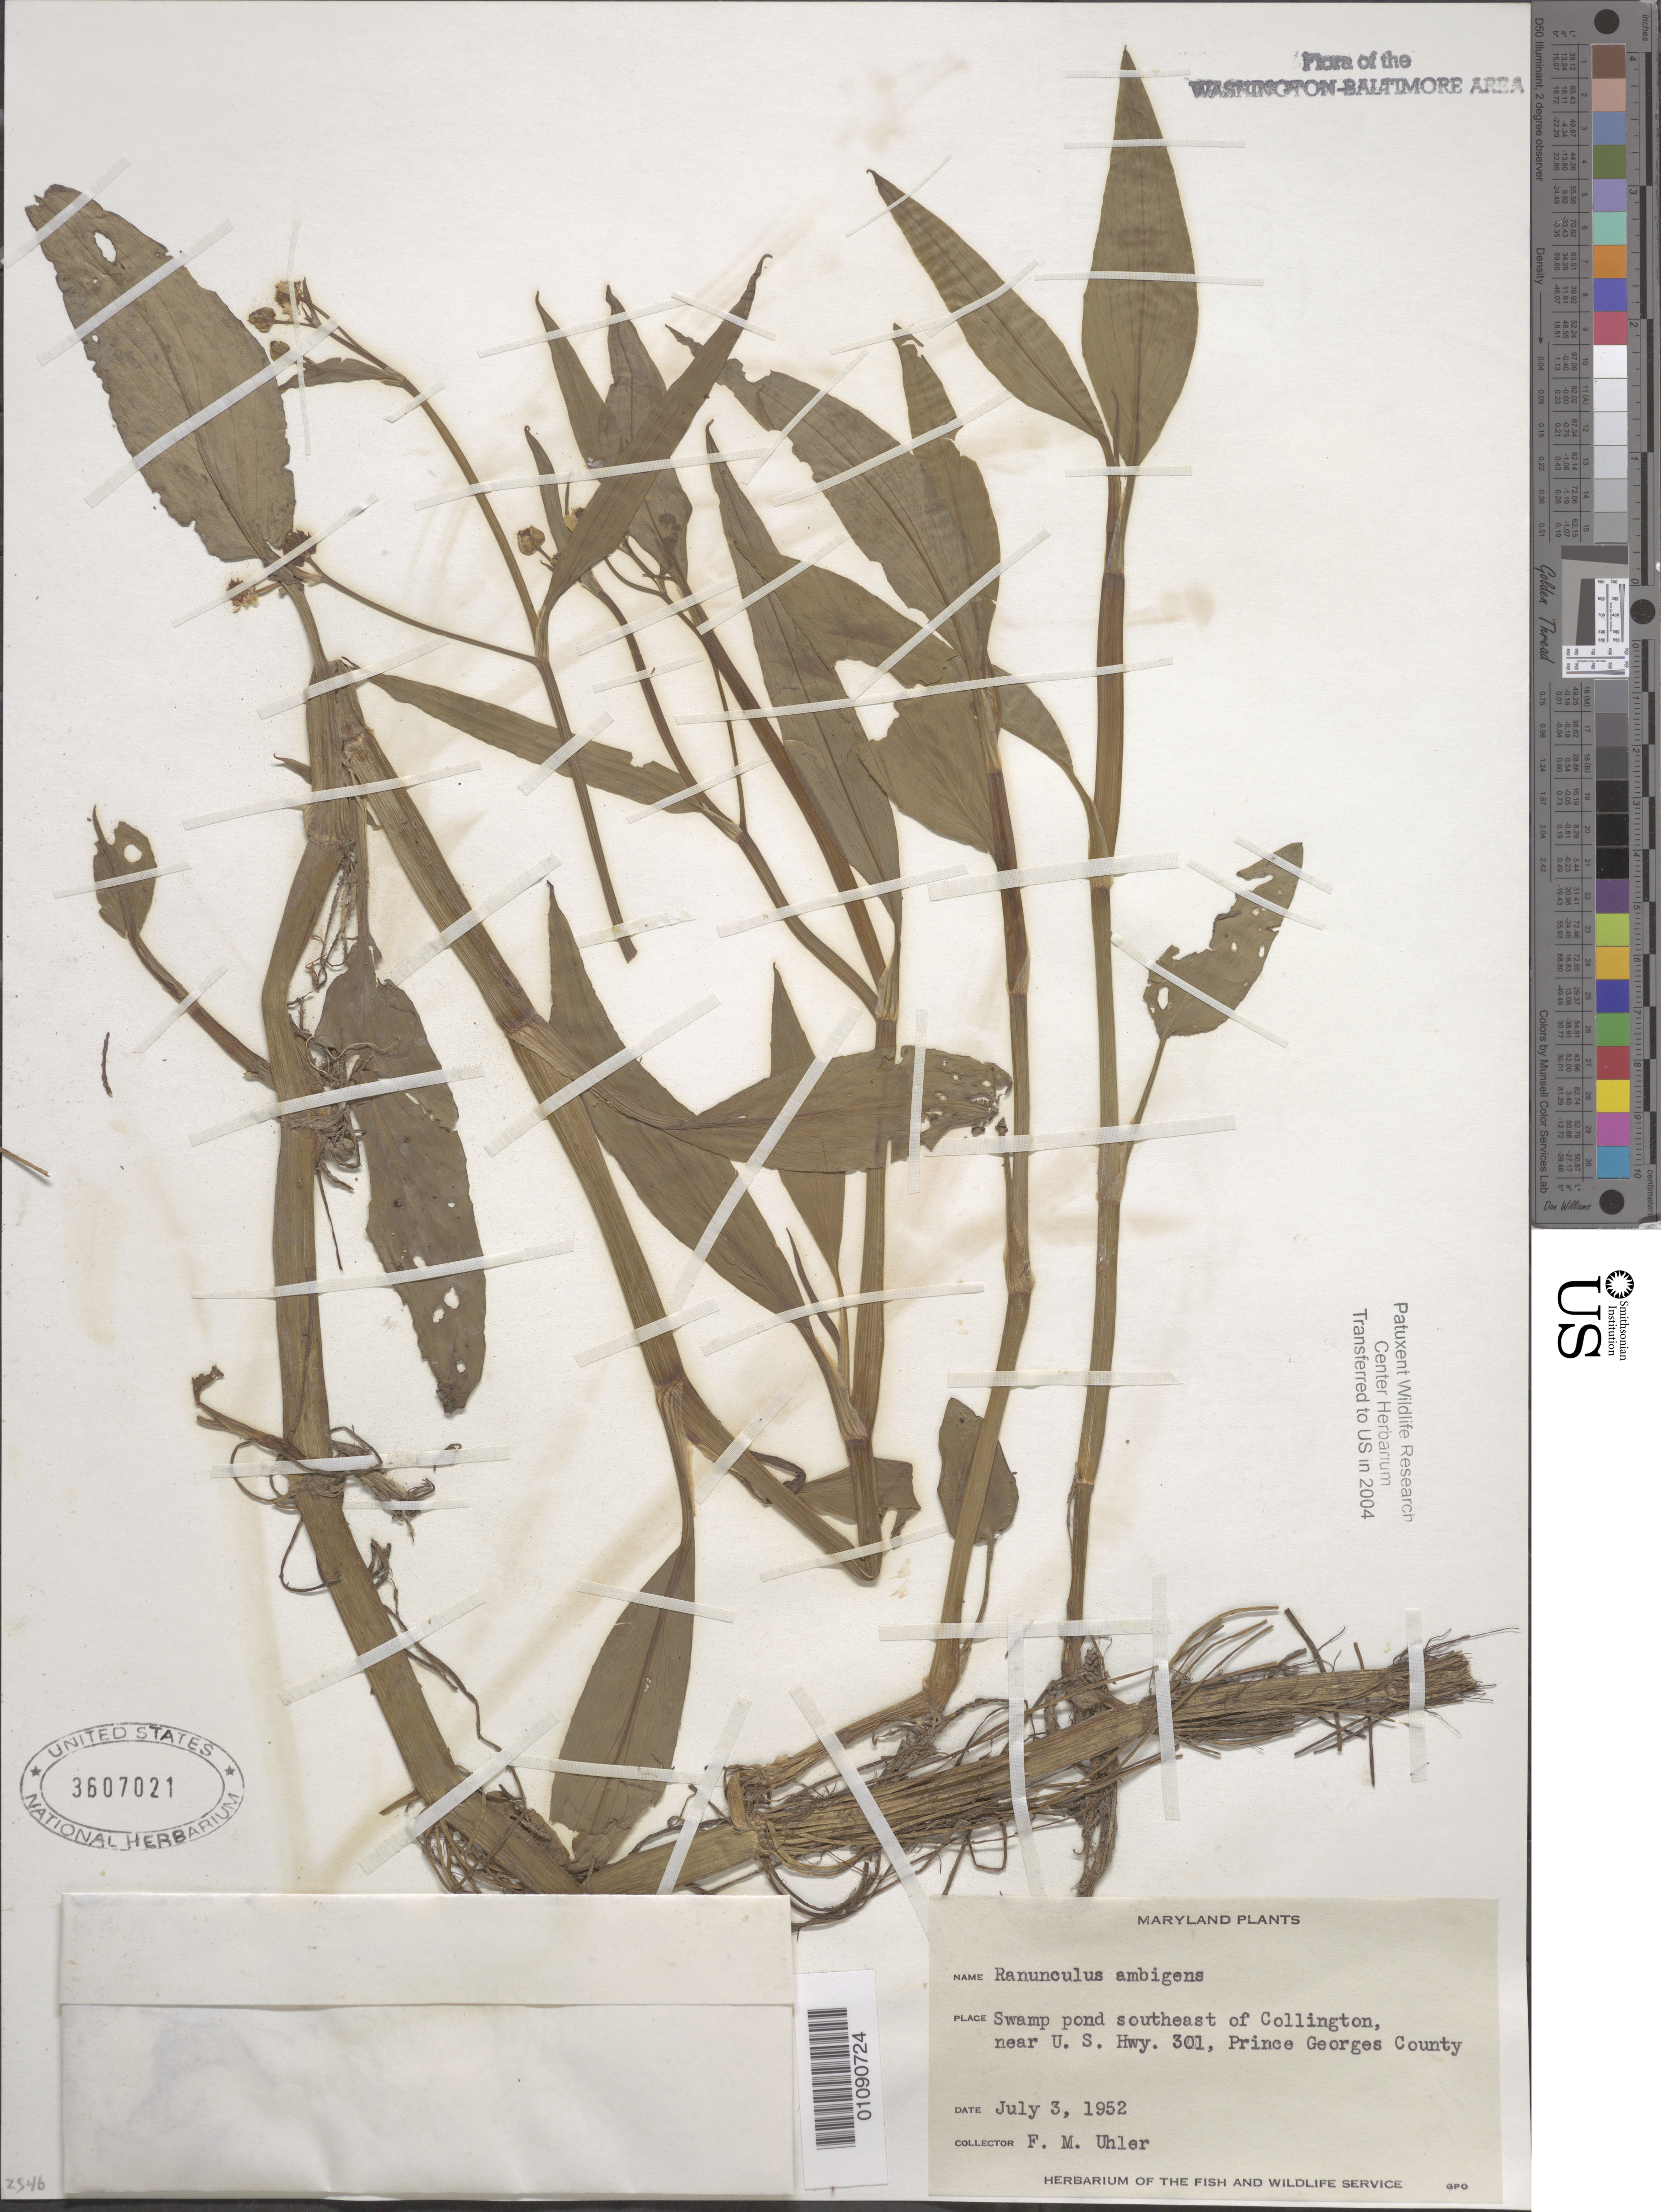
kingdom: Plantae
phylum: Tracheophyta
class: Magnoliopsida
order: Ranunculales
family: Ranunculaceae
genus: Ranunculus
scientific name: Ranunculus ambigens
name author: S. Watson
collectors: F. M. Uhler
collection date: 1952-07-03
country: United States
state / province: Maryland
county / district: Prince George's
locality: S.E. of Collington, near U.S. Hwy. 301.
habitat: Swamp pond.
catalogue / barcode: US 3607021